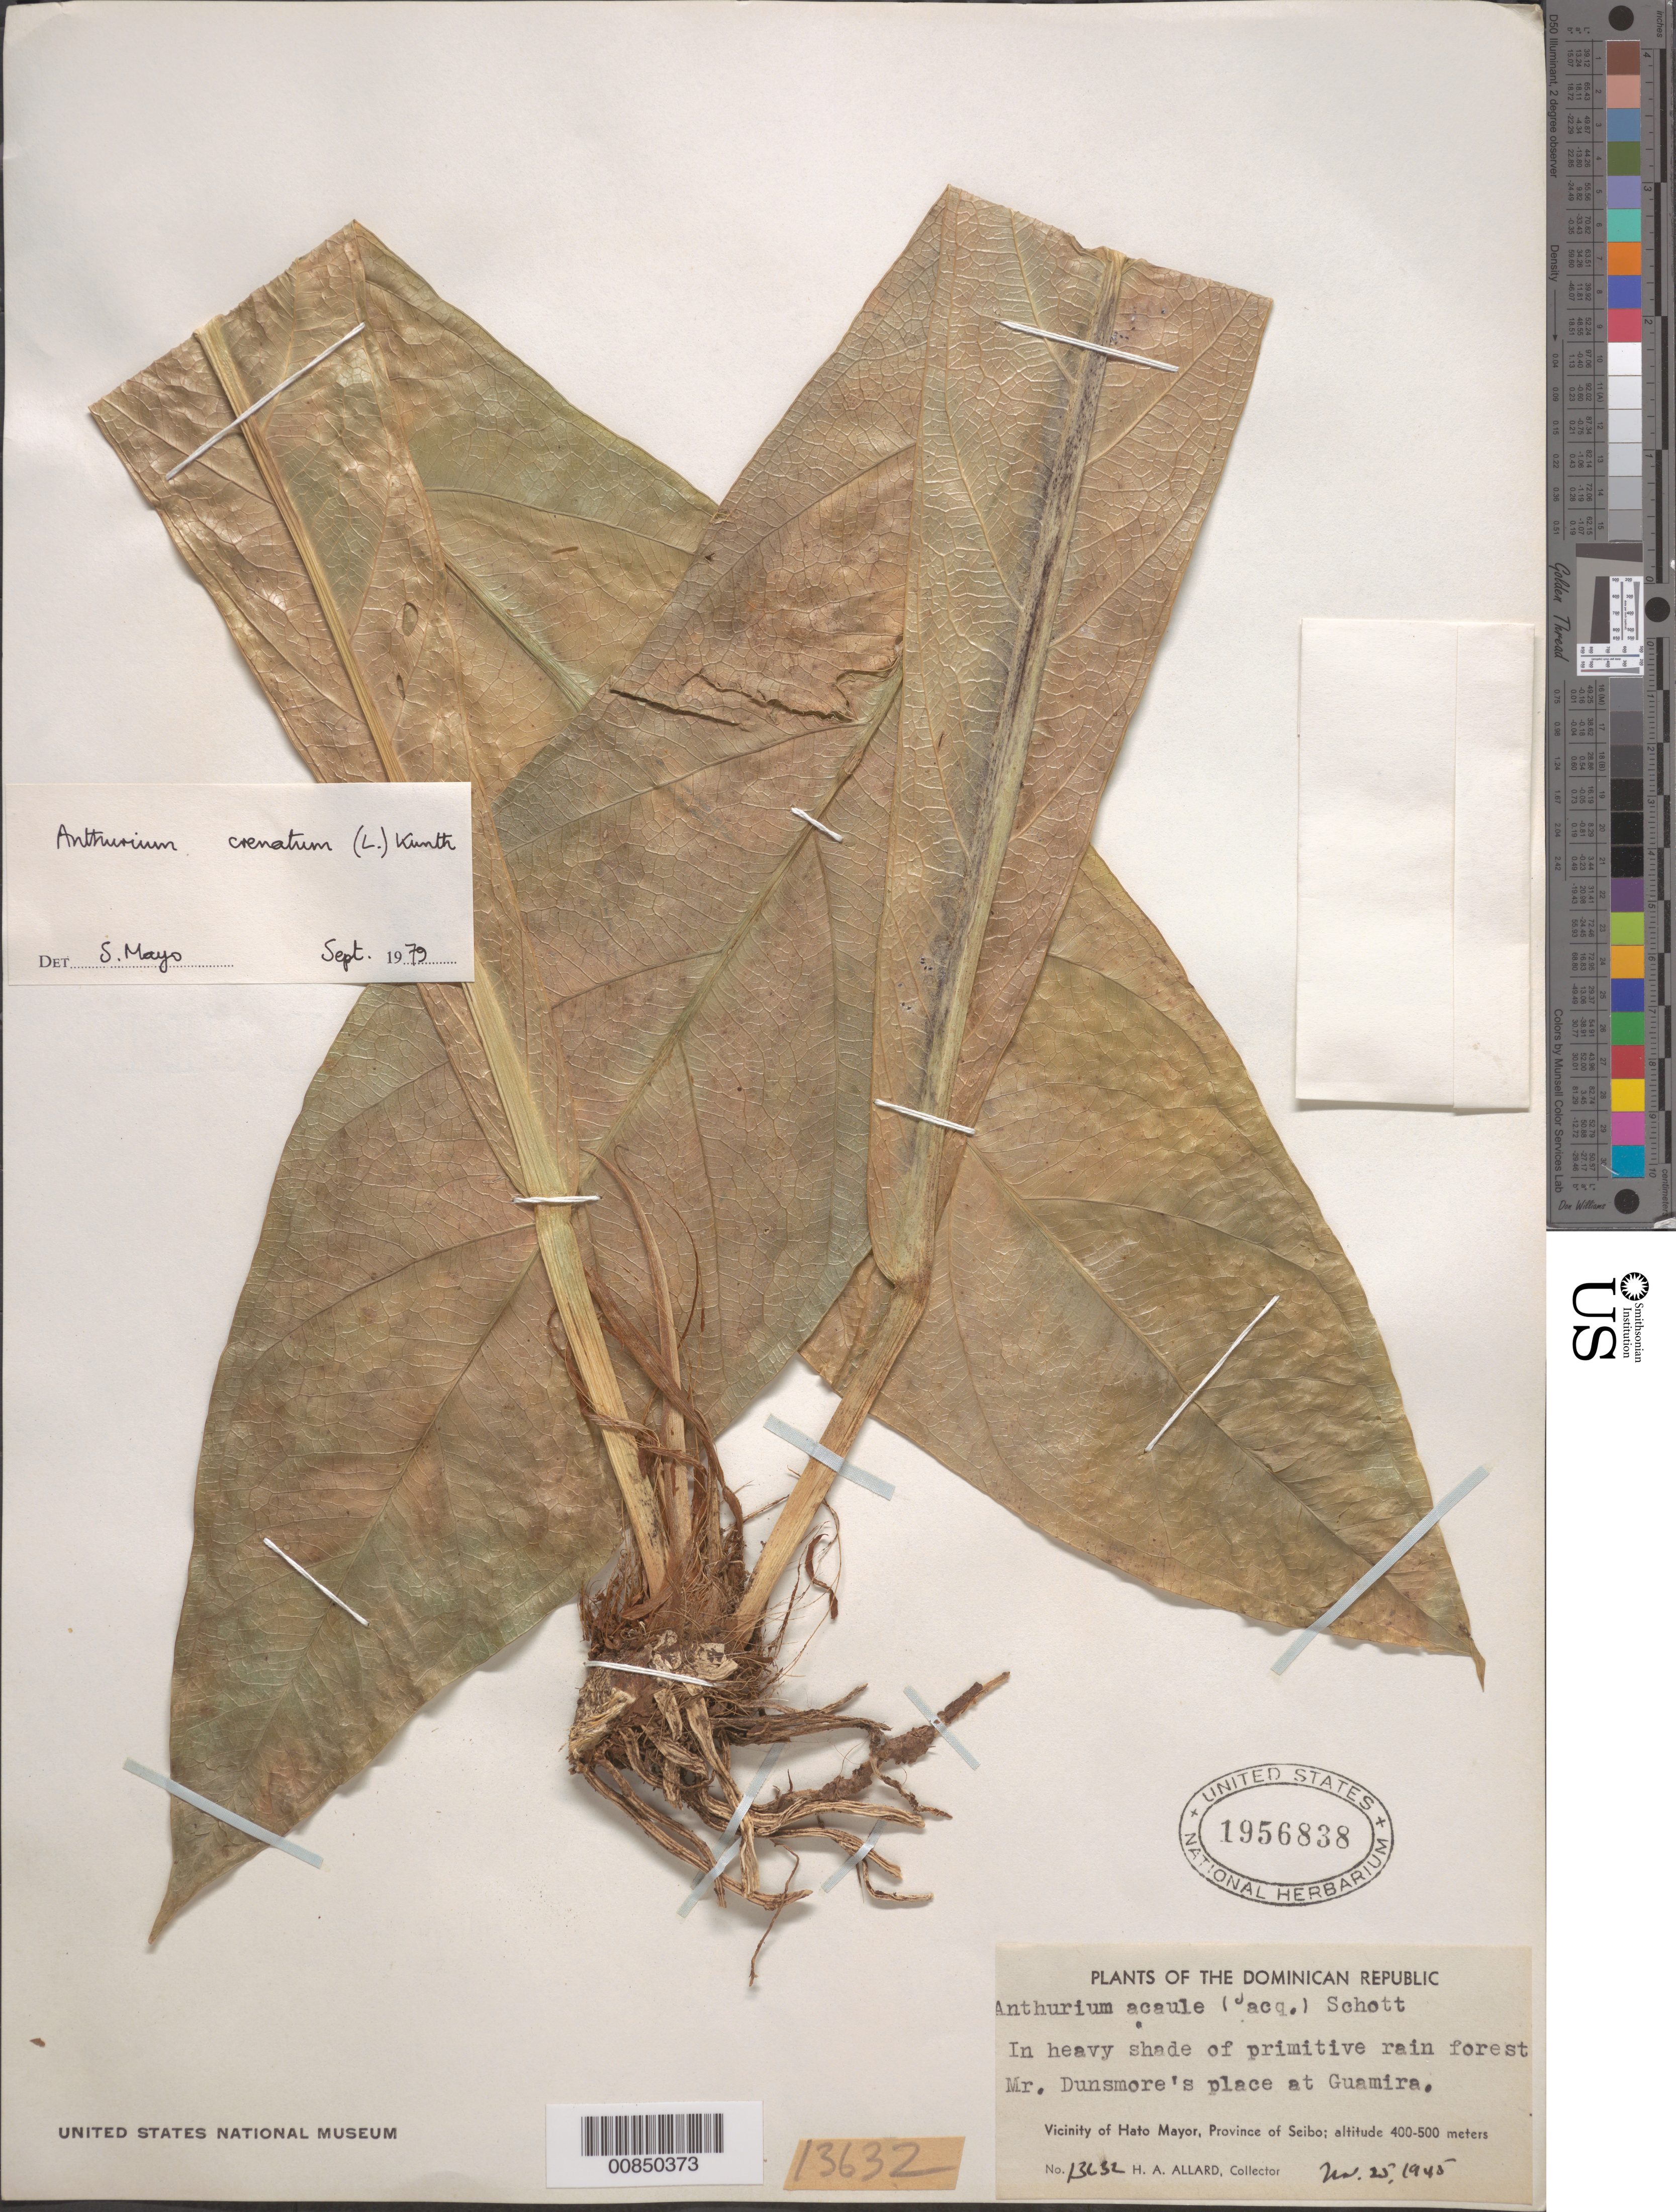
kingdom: Plantae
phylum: Tracheophyta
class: Liliopsida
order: Alismatales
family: Araceae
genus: Anthurium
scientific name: Anthurium crenatum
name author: (L.) Kunth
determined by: Mayo, S.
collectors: H. A. Allard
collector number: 13632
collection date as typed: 25 Nov 1945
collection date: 1945-11-25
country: Dominican Republic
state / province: El Seibo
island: Hispaniola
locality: Vicinity of Hatoy Mayo, Mr. Dunsmore's place at Guamira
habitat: In heavy shade of primitive rain forest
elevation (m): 400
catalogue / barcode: US 1956838